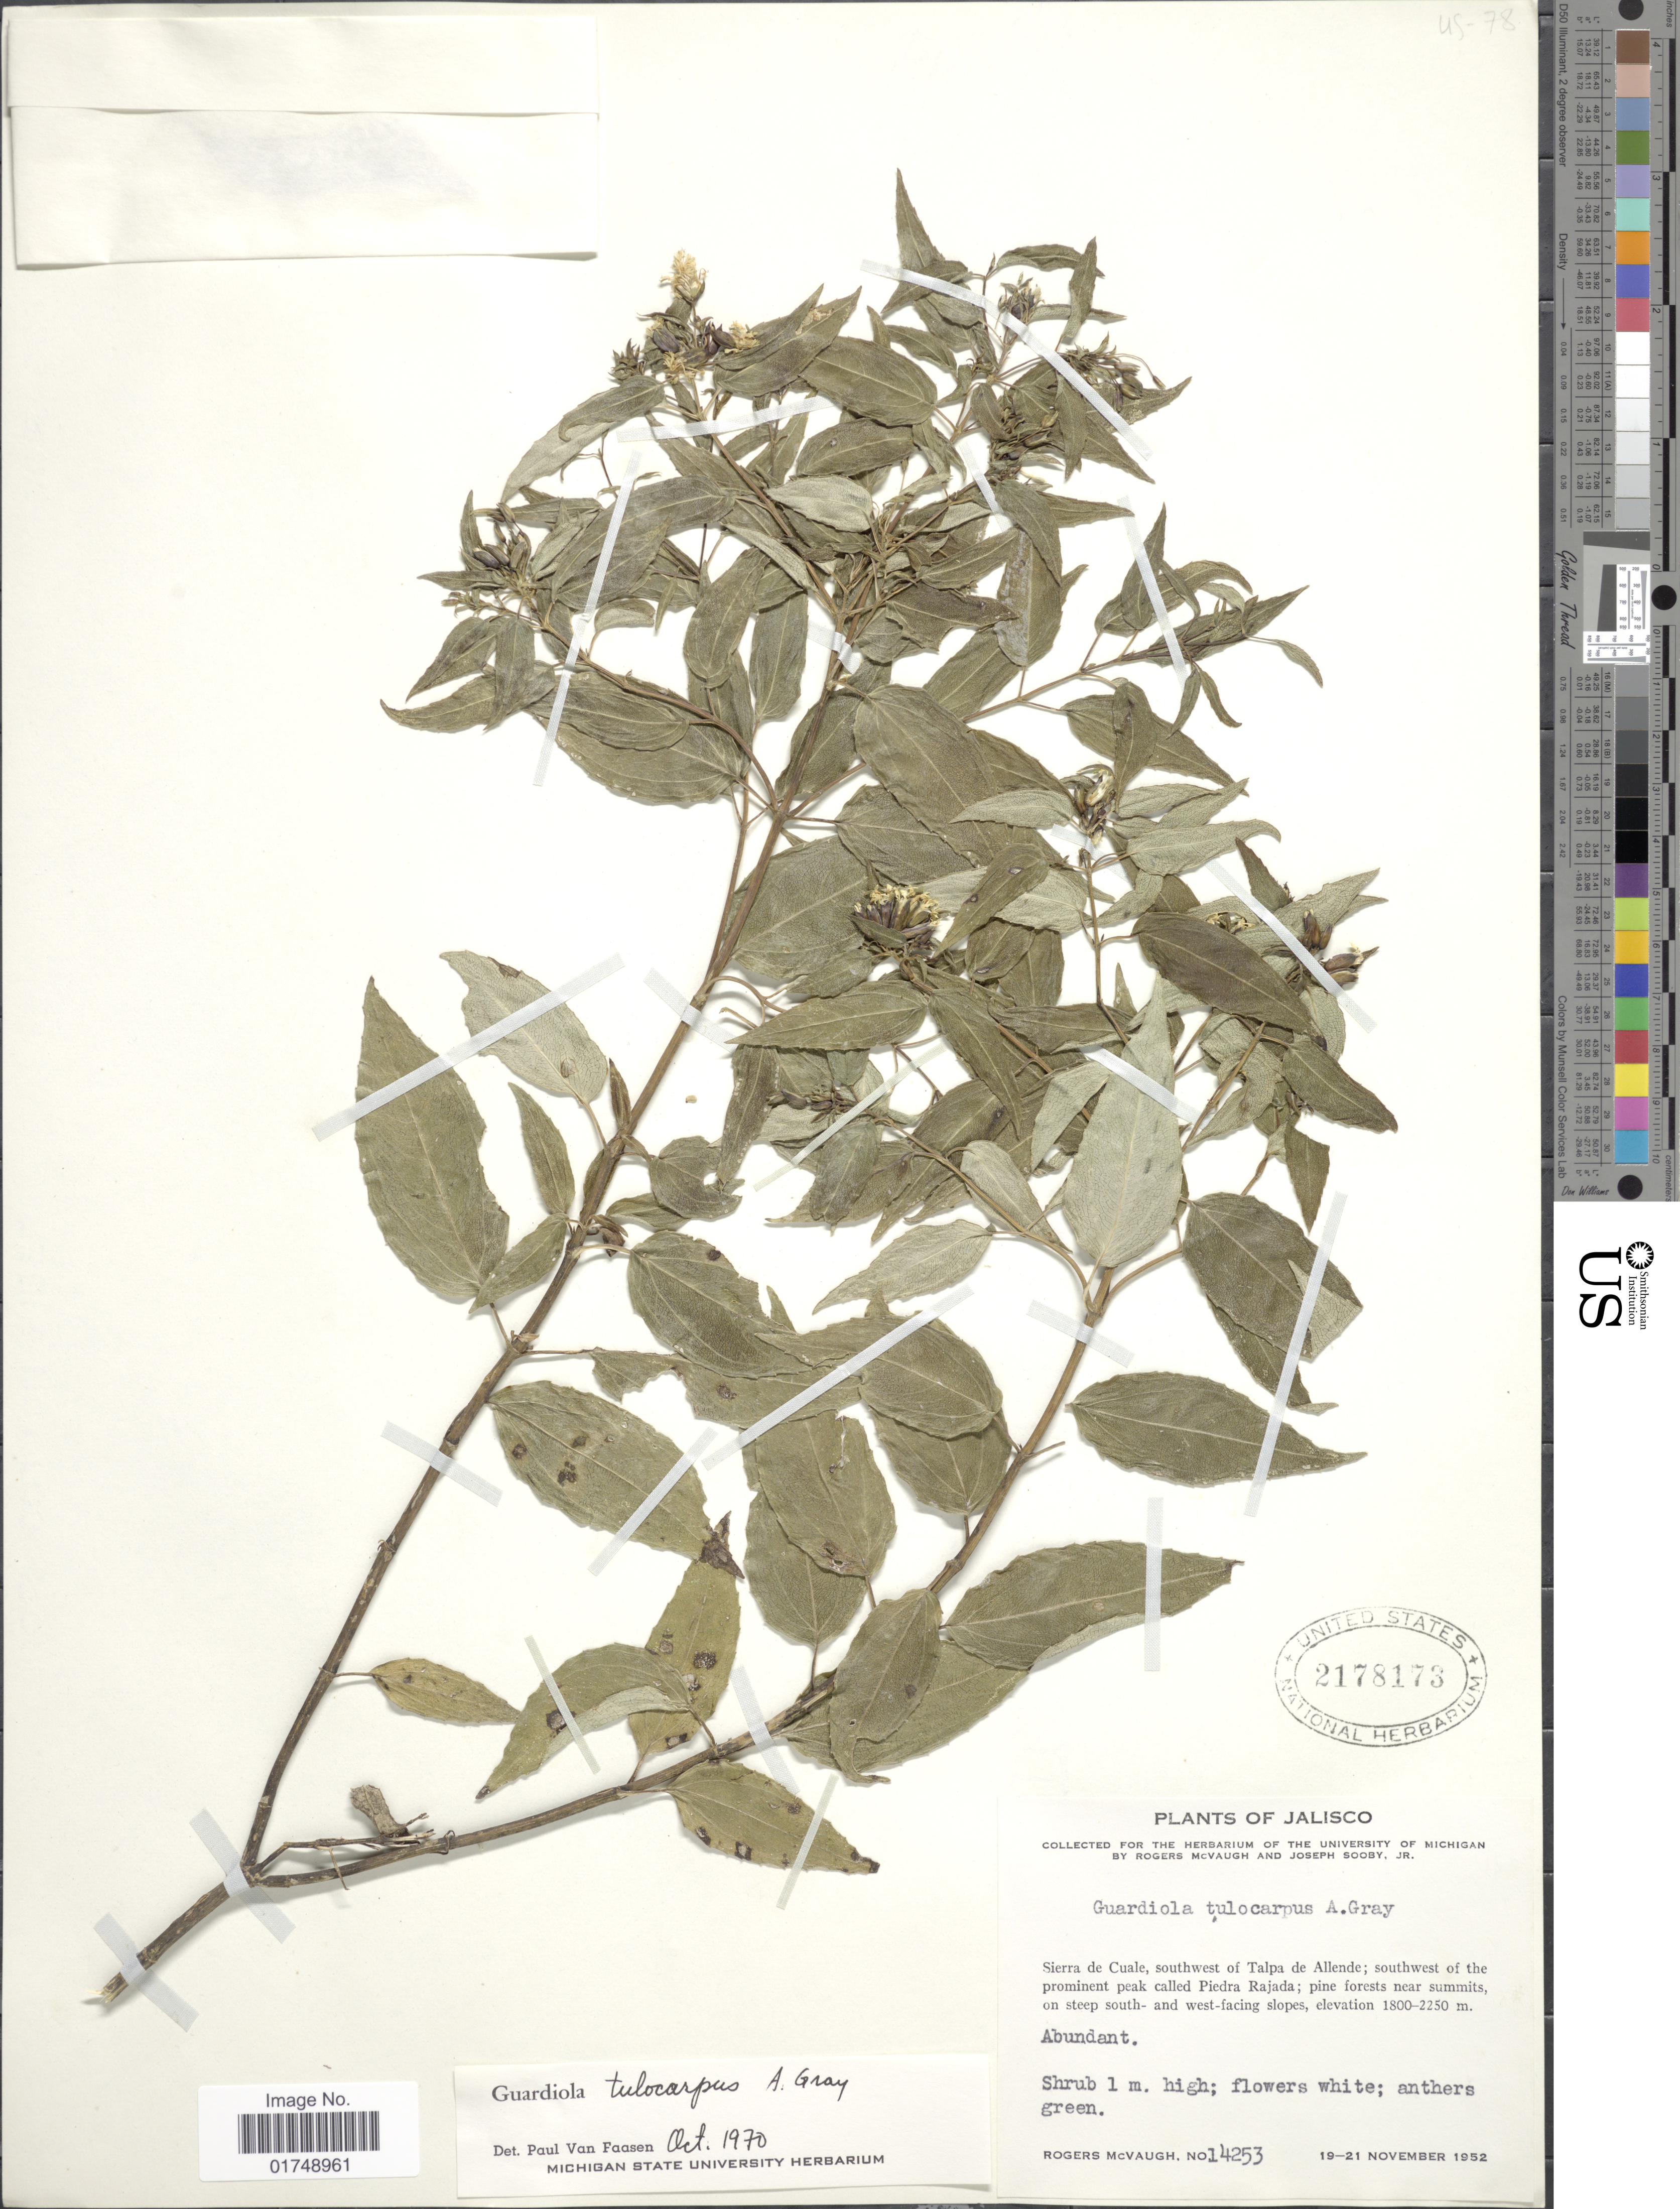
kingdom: Plantae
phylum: Tracheophyta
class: Magnoliopsida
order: Asterales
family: Asteraceae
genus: Guardiola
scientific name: Guardiola tulocarpus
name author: A. Gray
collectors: R. McVaugh & J. Sooby Jr.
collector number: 14253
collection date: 1952-11-19/1952-11-21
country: Mexico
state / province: Jalisco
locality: Sierra de Cuale, southwest of talpa de Allende; southwest of the prominent peak called Piedra Rajada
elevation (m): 1800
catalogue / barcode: US 2178173